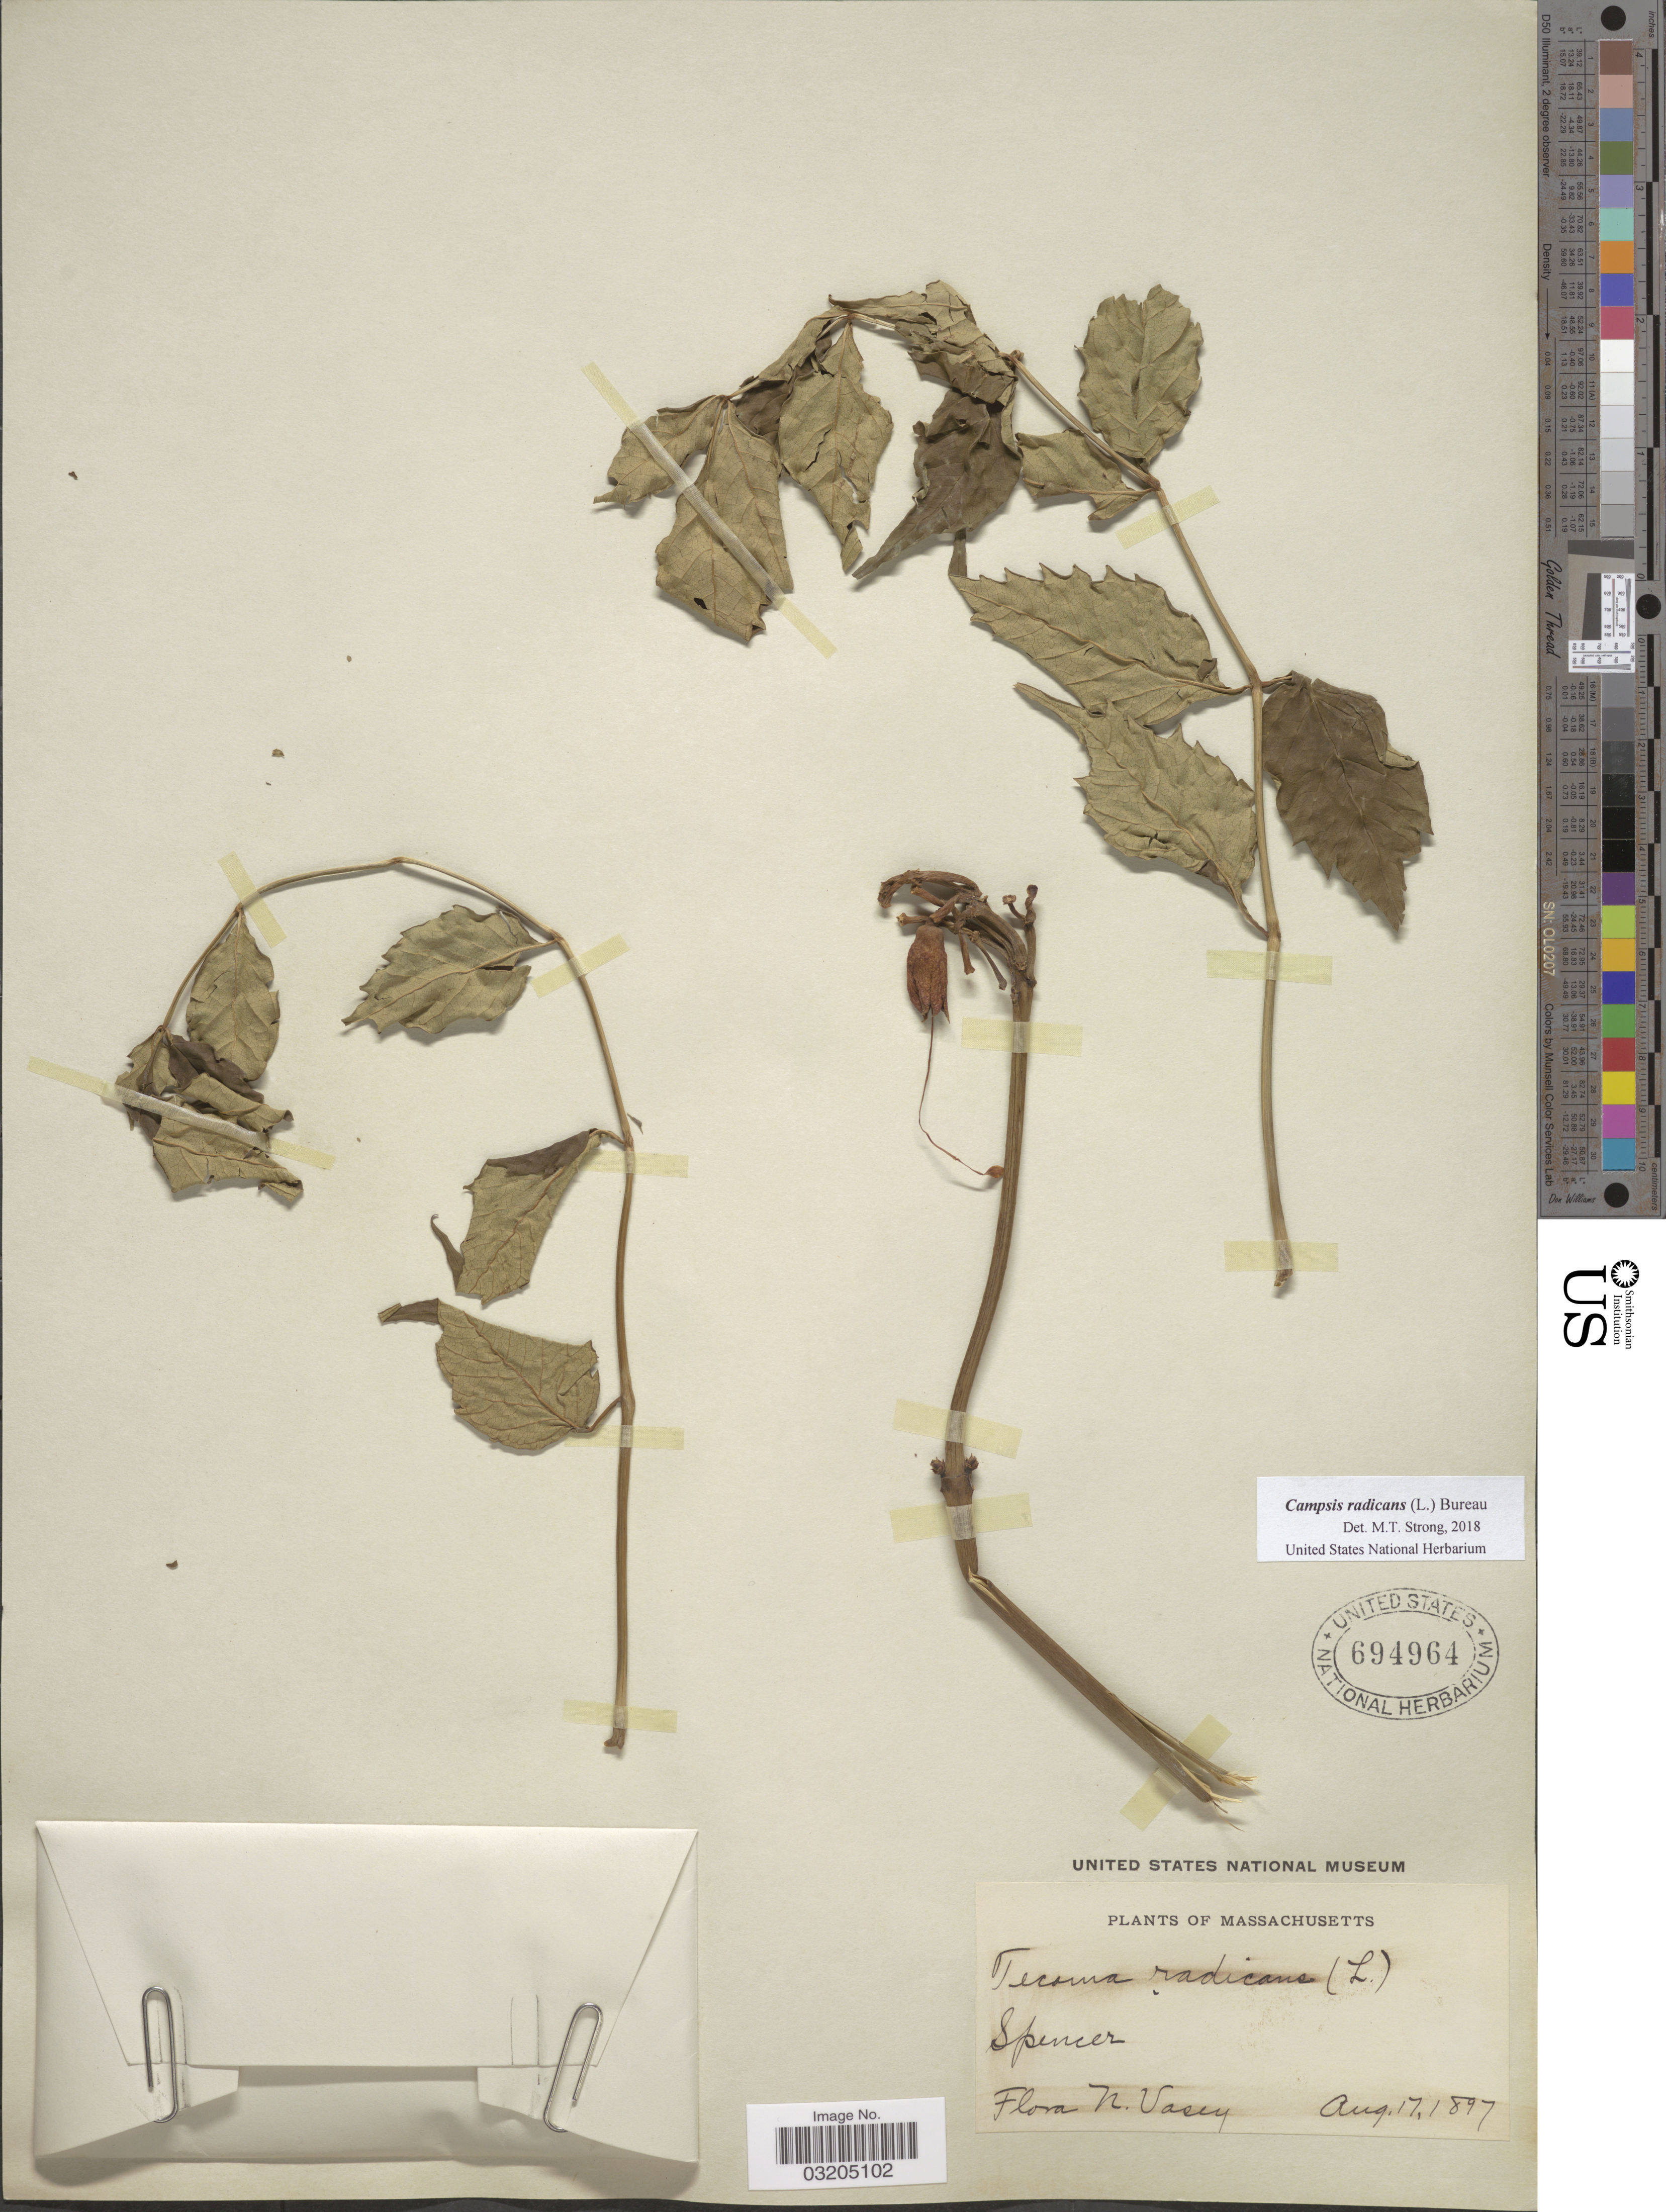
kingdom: Plantae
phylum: Tracheophyta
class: Magnoliopsida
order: Lamiales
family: Bignoniaceae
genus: Campsis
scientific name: Campsis radicans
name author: (L.) Seem.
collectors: F. N. Vasey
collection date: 1897-08-17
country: United States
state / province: Massachusetts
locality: Spencer.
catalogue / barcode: US 694964